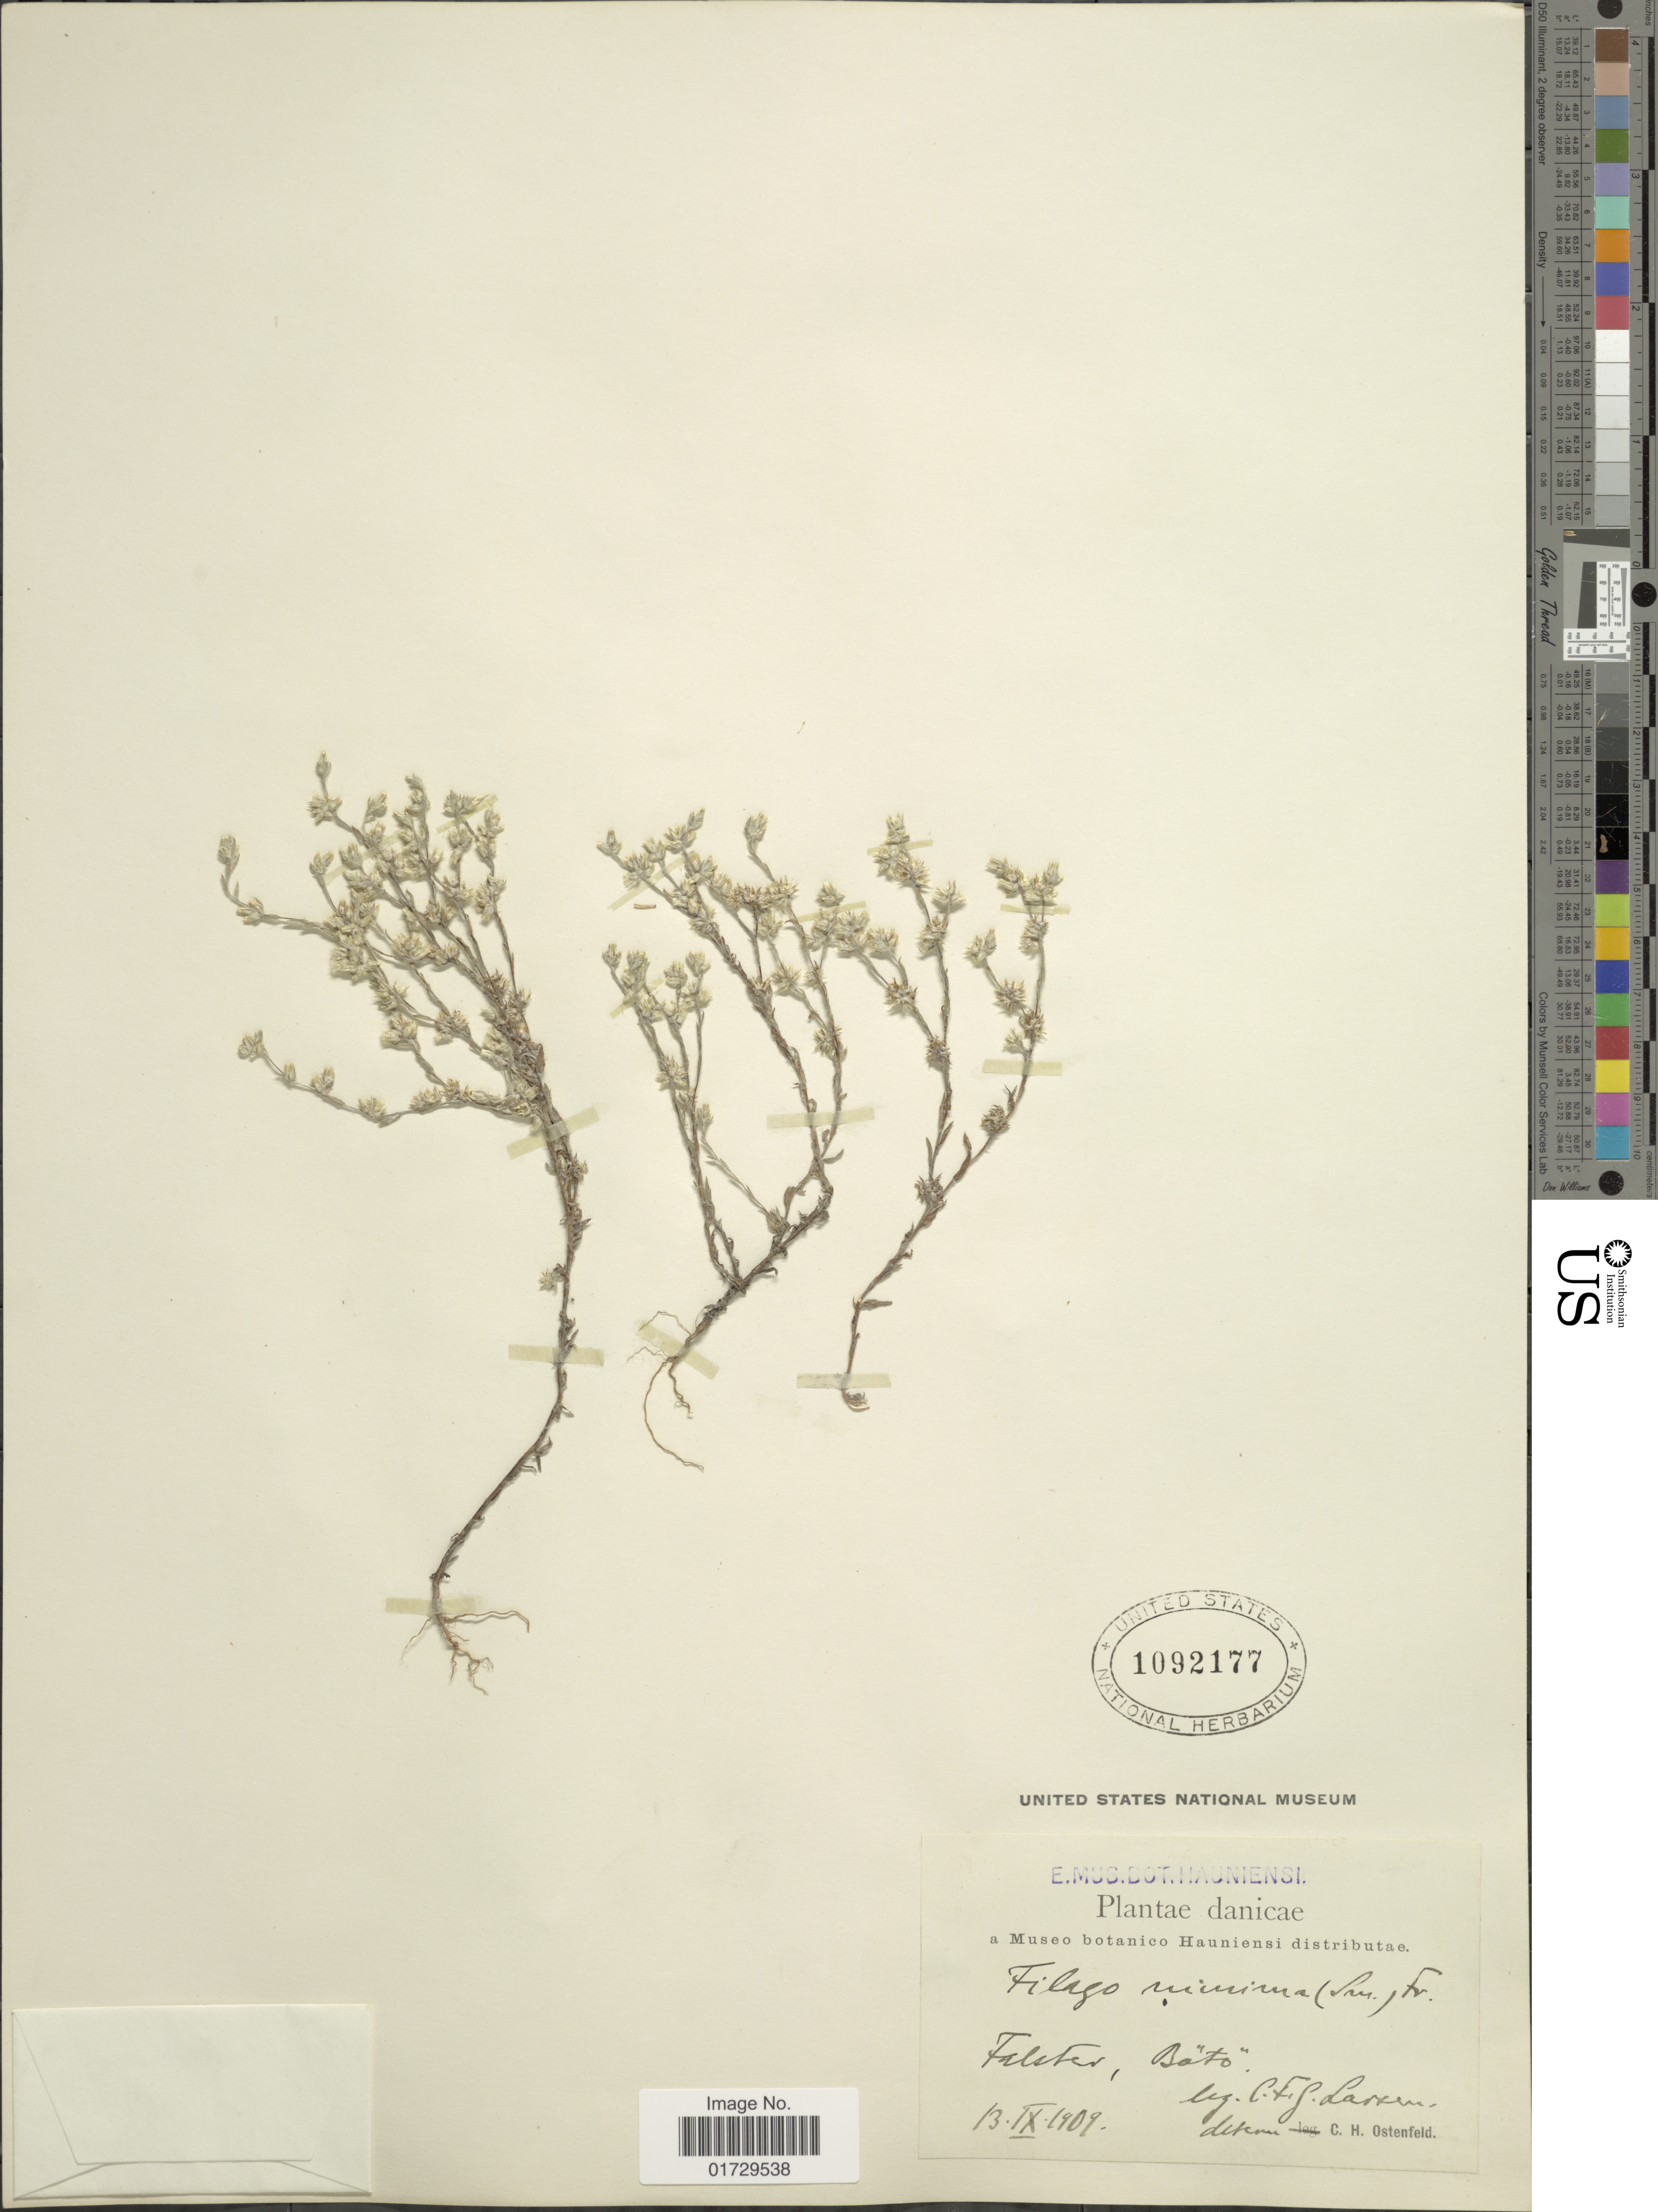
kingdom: Plantae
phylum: Tracheophyta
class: Magnoliopsida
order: Asterales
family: Asteraceae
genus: Filago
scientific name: Filago minima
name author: (Sm.) Pers.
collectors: C. Larsen & C. Ostenfeld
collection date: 1909-09-13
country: Denmark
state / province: Sjæland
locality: Danicae, Flaster, Boto.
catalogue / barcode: US 1092177